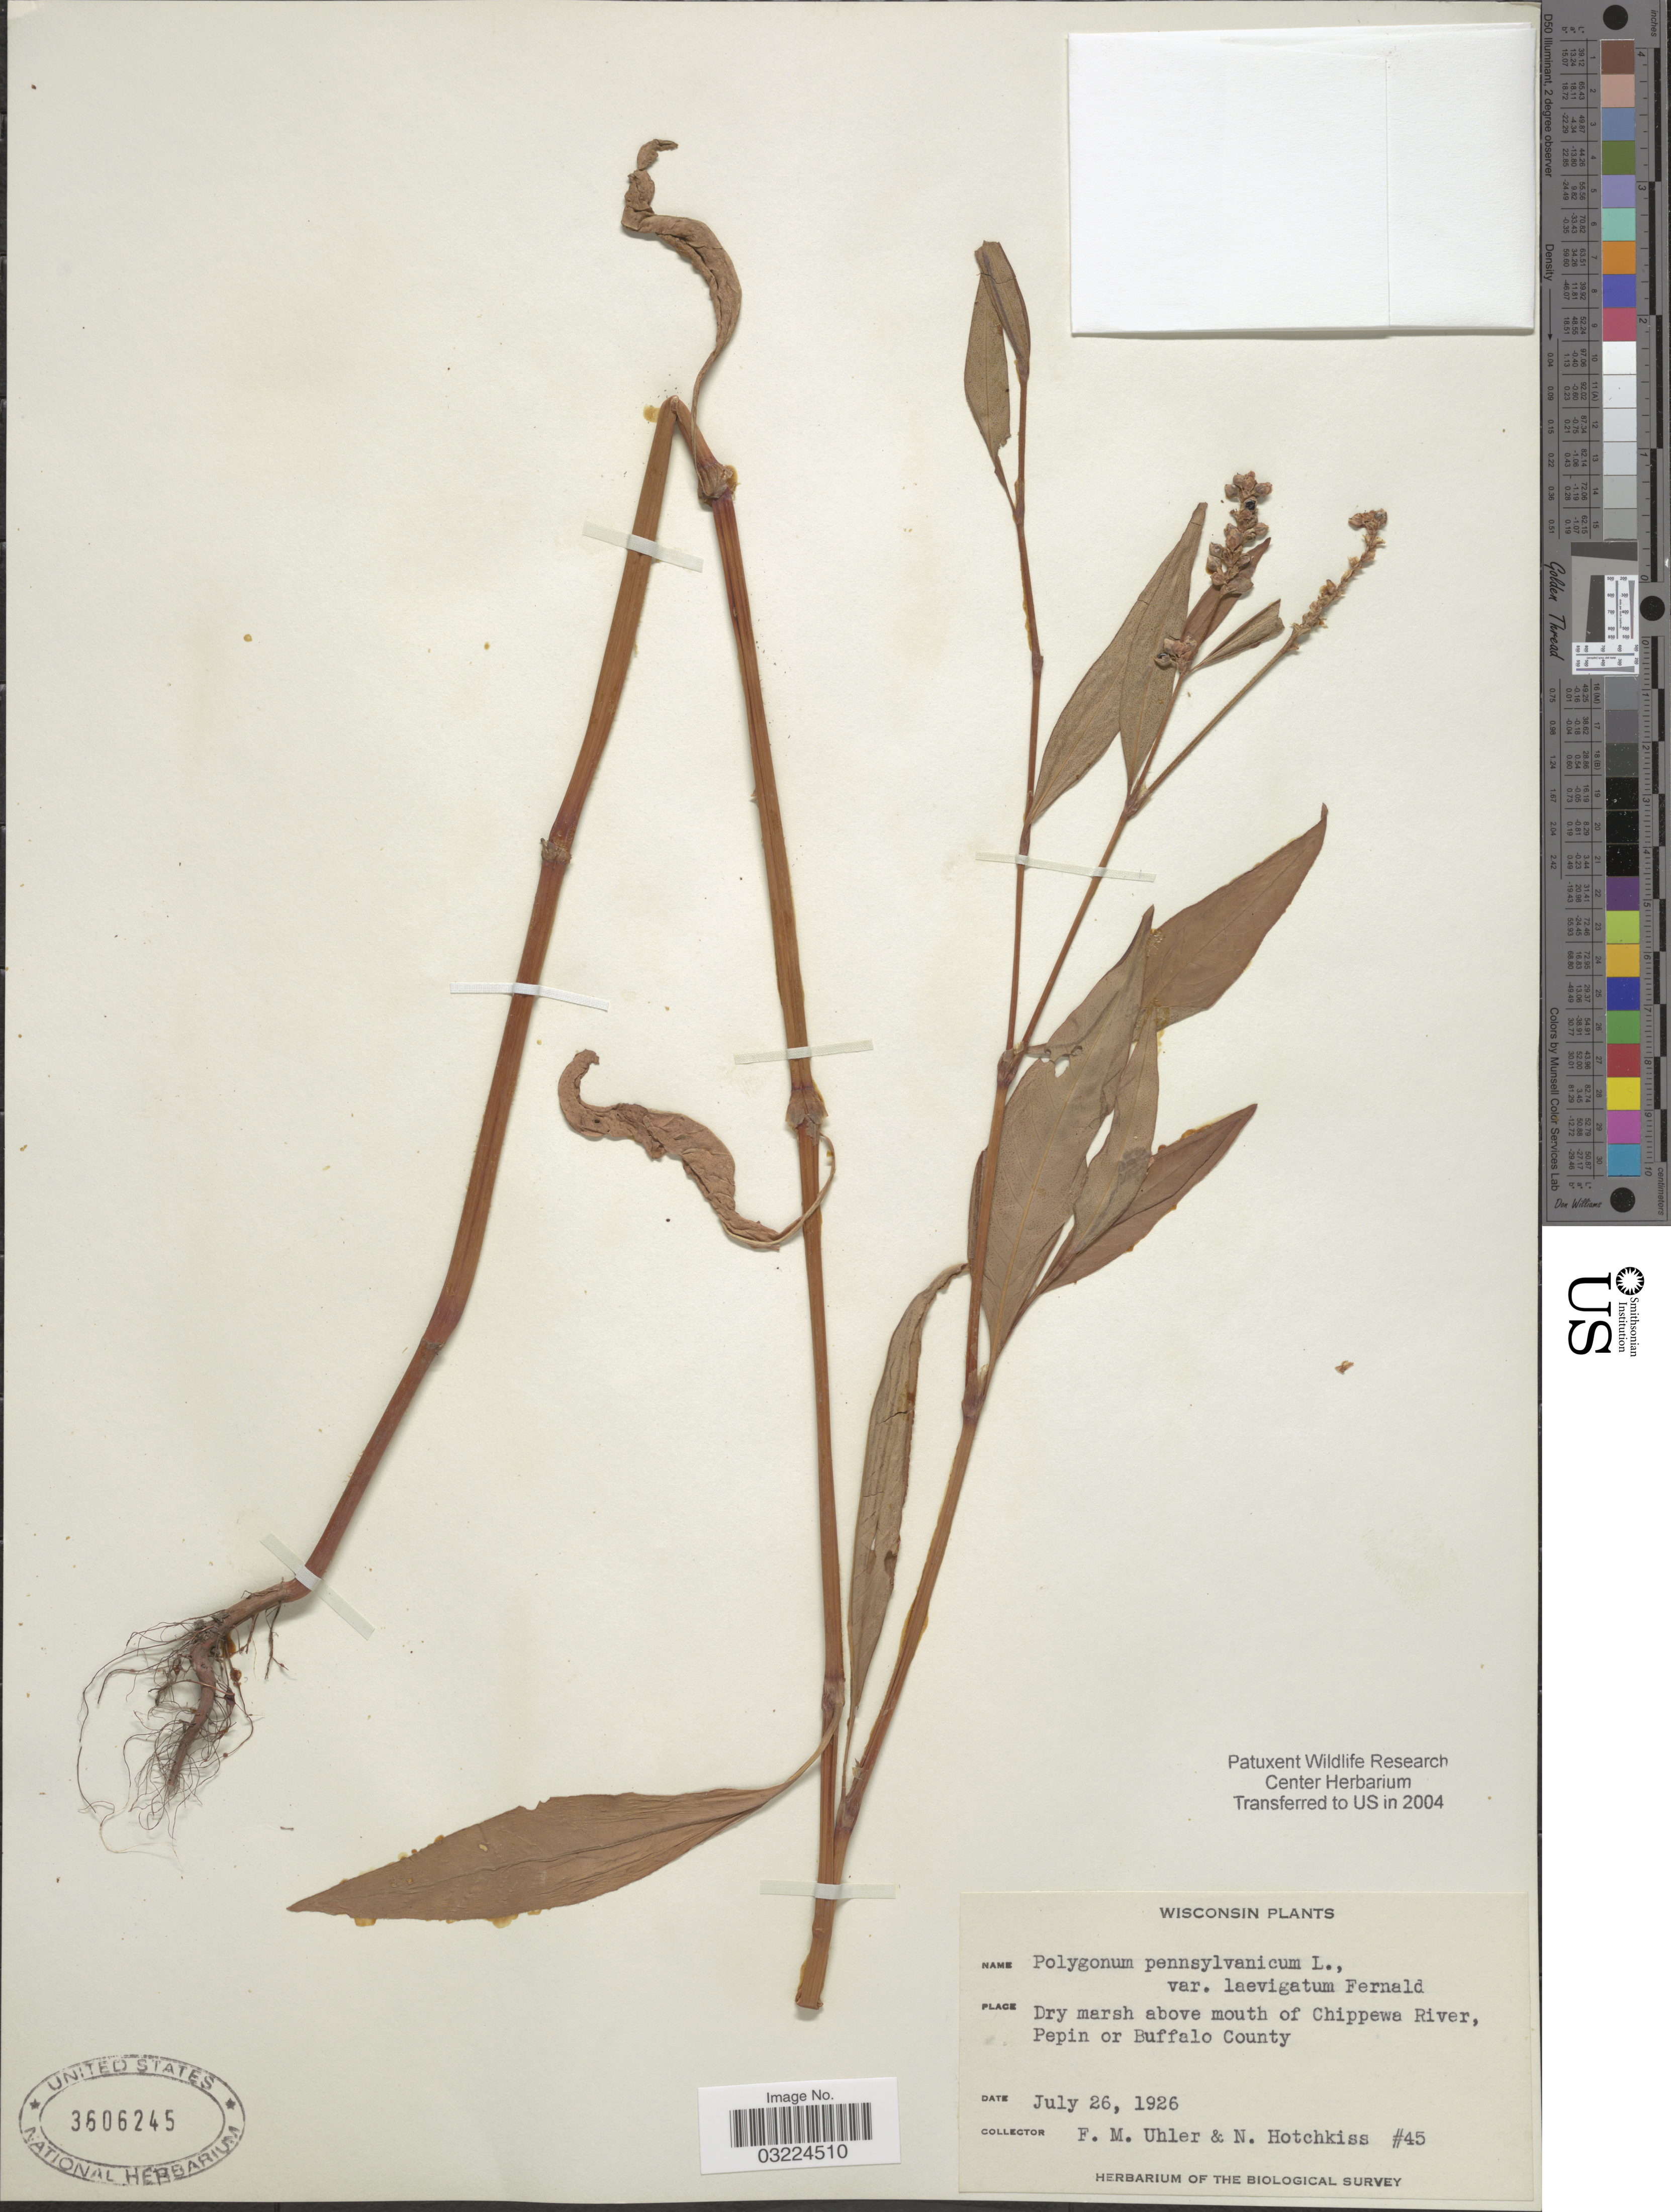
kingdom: Plantae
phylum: Tracheophyta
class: Magnoliopsida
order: Caryophyllales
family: Polygonaceae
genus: Persicaria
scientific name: Persicaria pensylvanica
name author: (L.) M. Gómez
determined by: Atha, D. E.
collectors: F. M. Uhler & N. Hotchkiss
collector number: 45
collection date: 1926-07-26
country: United States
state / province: Wisconsin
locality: Dry marsh above mouth of Chippewa River, Pepin or Buffalo County.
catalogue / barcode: US 3606245